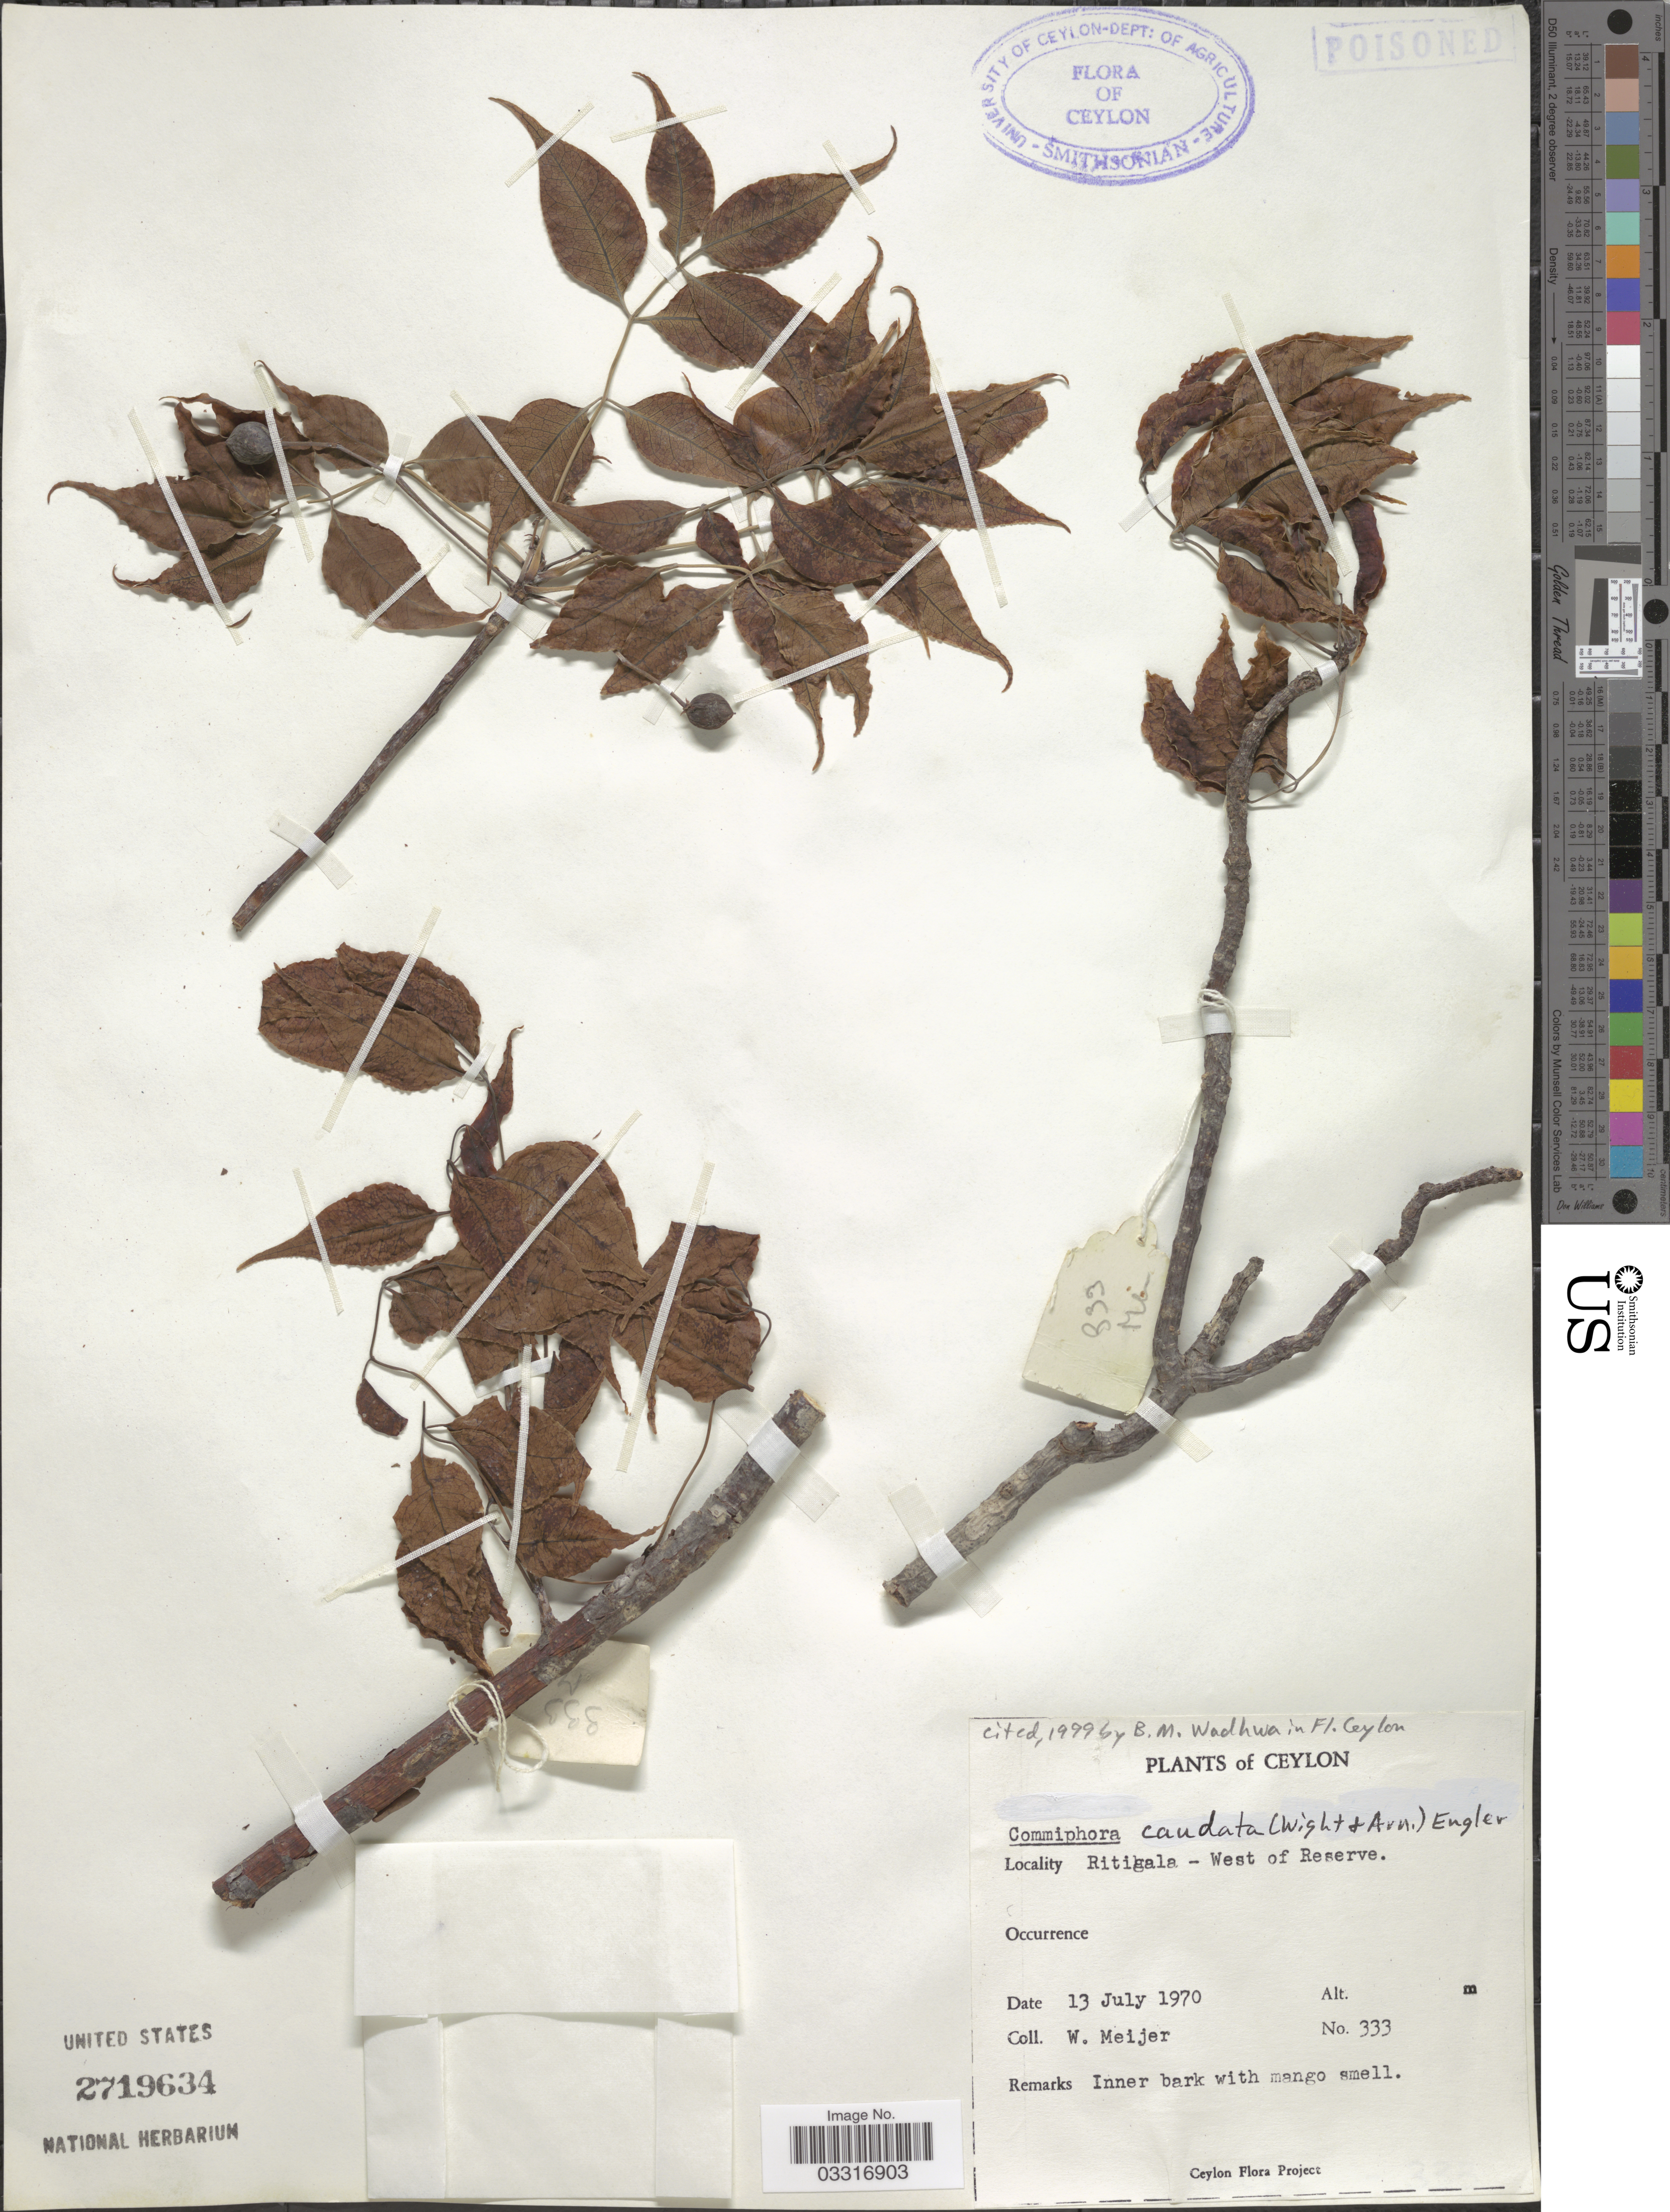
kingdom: Plantae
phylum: Tracheophyta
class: Magnoliopsida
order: Sapindales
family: Burseraceae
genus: Commiphora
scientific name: Commiphora caudata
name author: Engl.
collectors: W. Meijer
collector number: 333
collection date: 1970-07-13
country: Sri Lanka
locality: Ceylon, Ritigala - West of Reserve.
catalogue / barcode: US 2719634